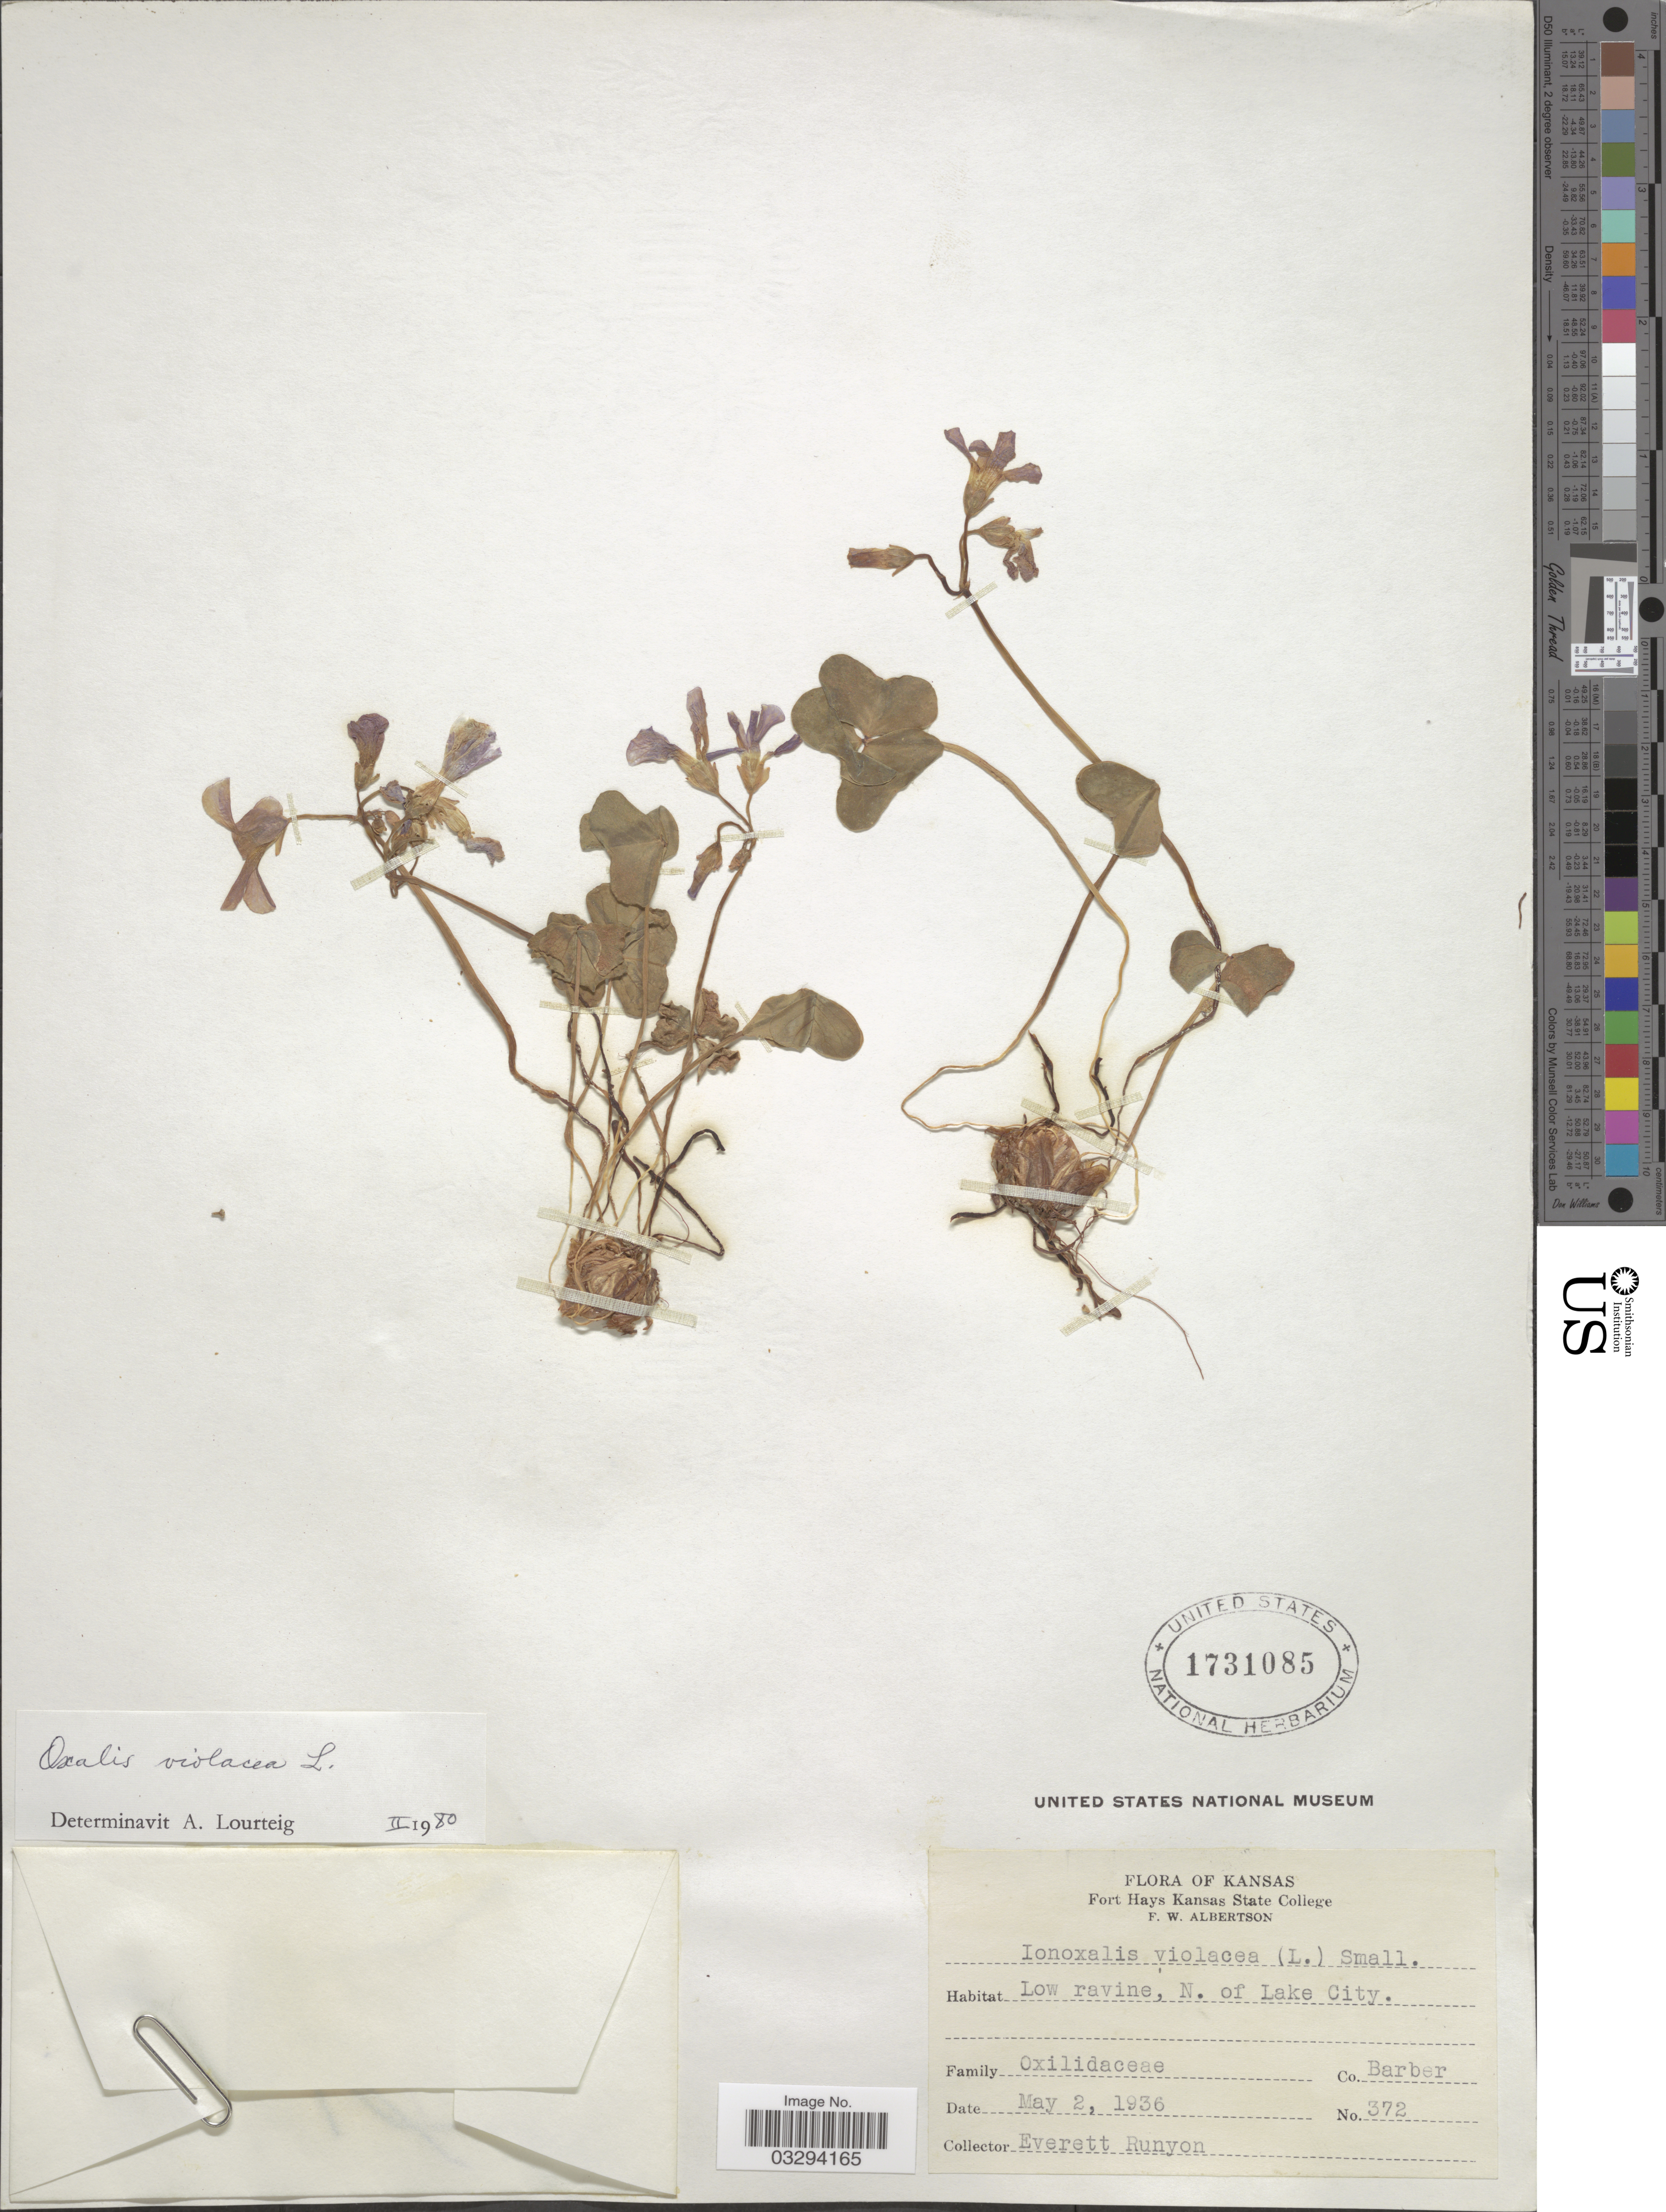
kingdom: Plantae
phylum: Tracheophyta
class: Magnoliopsida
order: Oxalidales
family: Oxalidaceae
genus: Oxalis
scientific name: Oxalis violacea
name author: L.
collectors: E. Runyon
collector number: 372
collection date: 1936-05-02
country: United States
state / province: Kansas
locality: N. of Lake City. Co. Barber.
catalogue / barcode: US 1731085